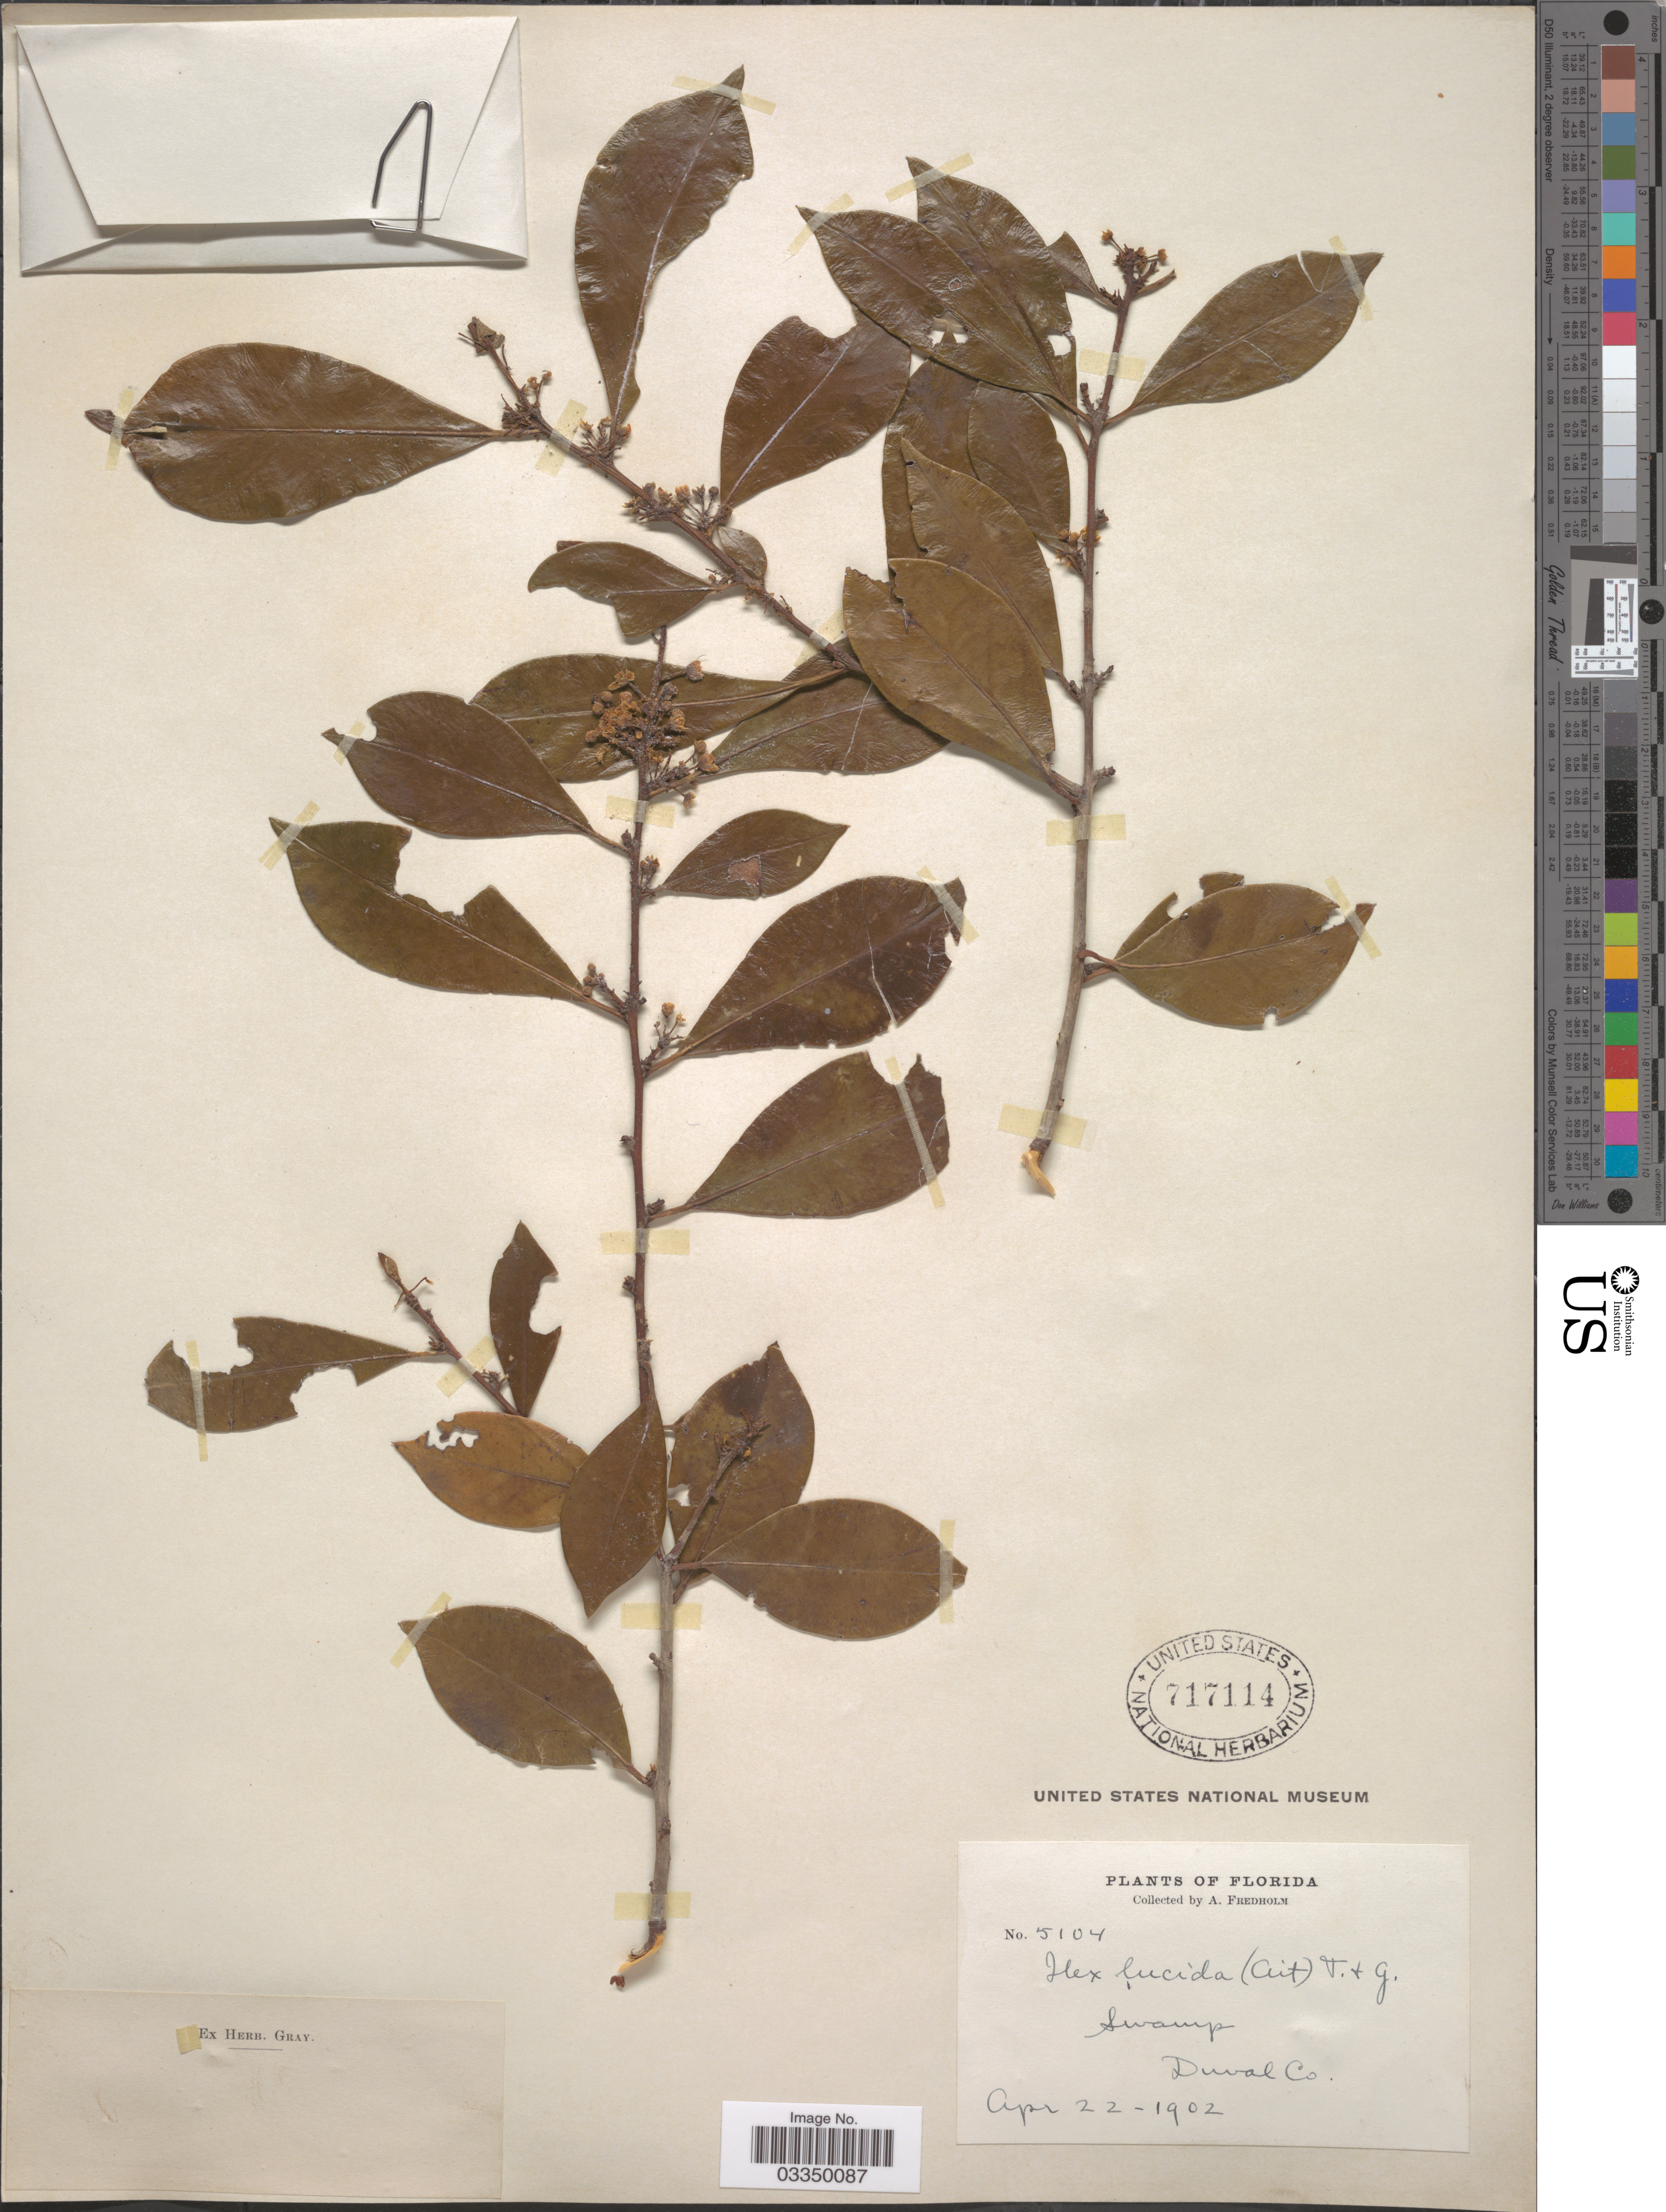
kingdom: Plantae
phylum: Tracheophyta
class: Magnoliopsida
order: Aquifoliales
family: Aquifoliaceae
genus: Ilex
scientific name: Ilex lucida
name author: Torr. & A. Gray ex S. Watson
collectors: A. Fredholm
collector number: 5104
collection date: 1902-04-22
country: United States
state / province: Florida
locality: Duval Co.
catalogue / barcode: US 717114